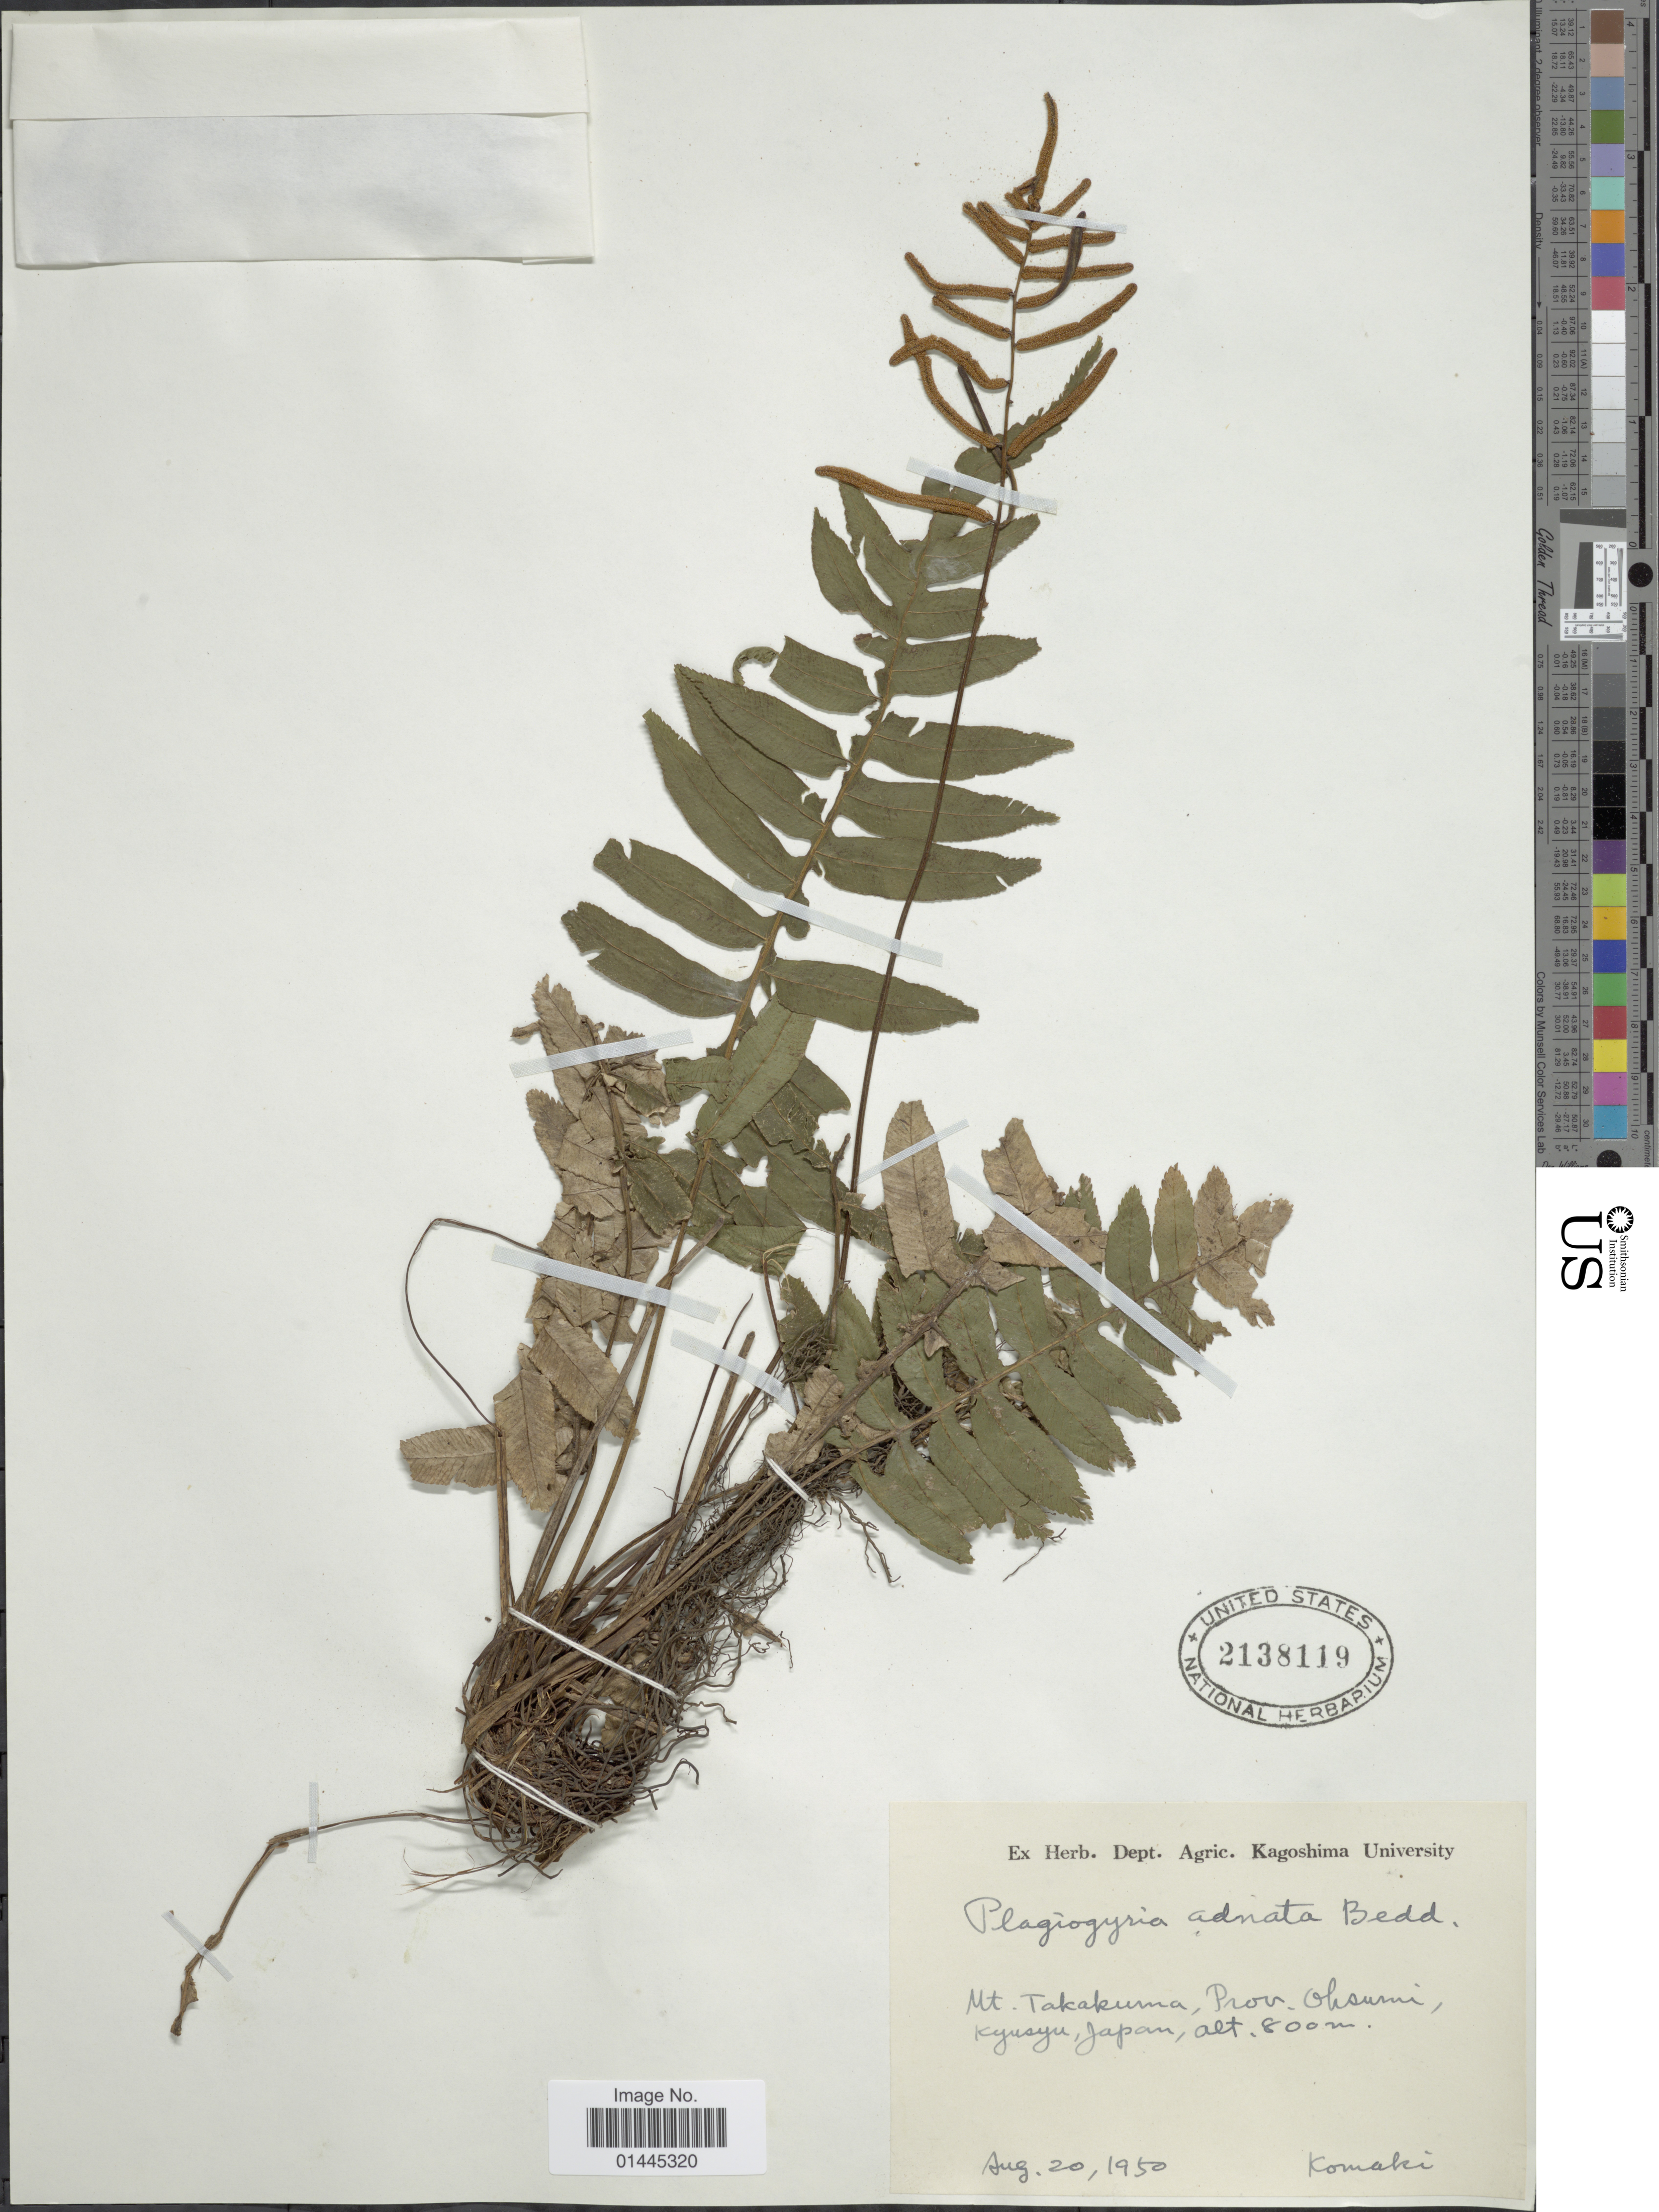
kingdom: Plantae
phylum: Tracheophyta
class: Polypodiopsida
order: Cyatheales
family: Plagiogyriaceae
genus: Plagiogyria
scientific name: Plagiogyria adnata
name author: (Blume) Bedd.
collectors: -. Komaki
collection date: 1950-08-20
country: Japan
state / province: Kagosima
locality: Mt. Takakuma, Prov. Ohsumi, Kyusyu.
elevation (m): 800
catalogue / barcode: US 2138119